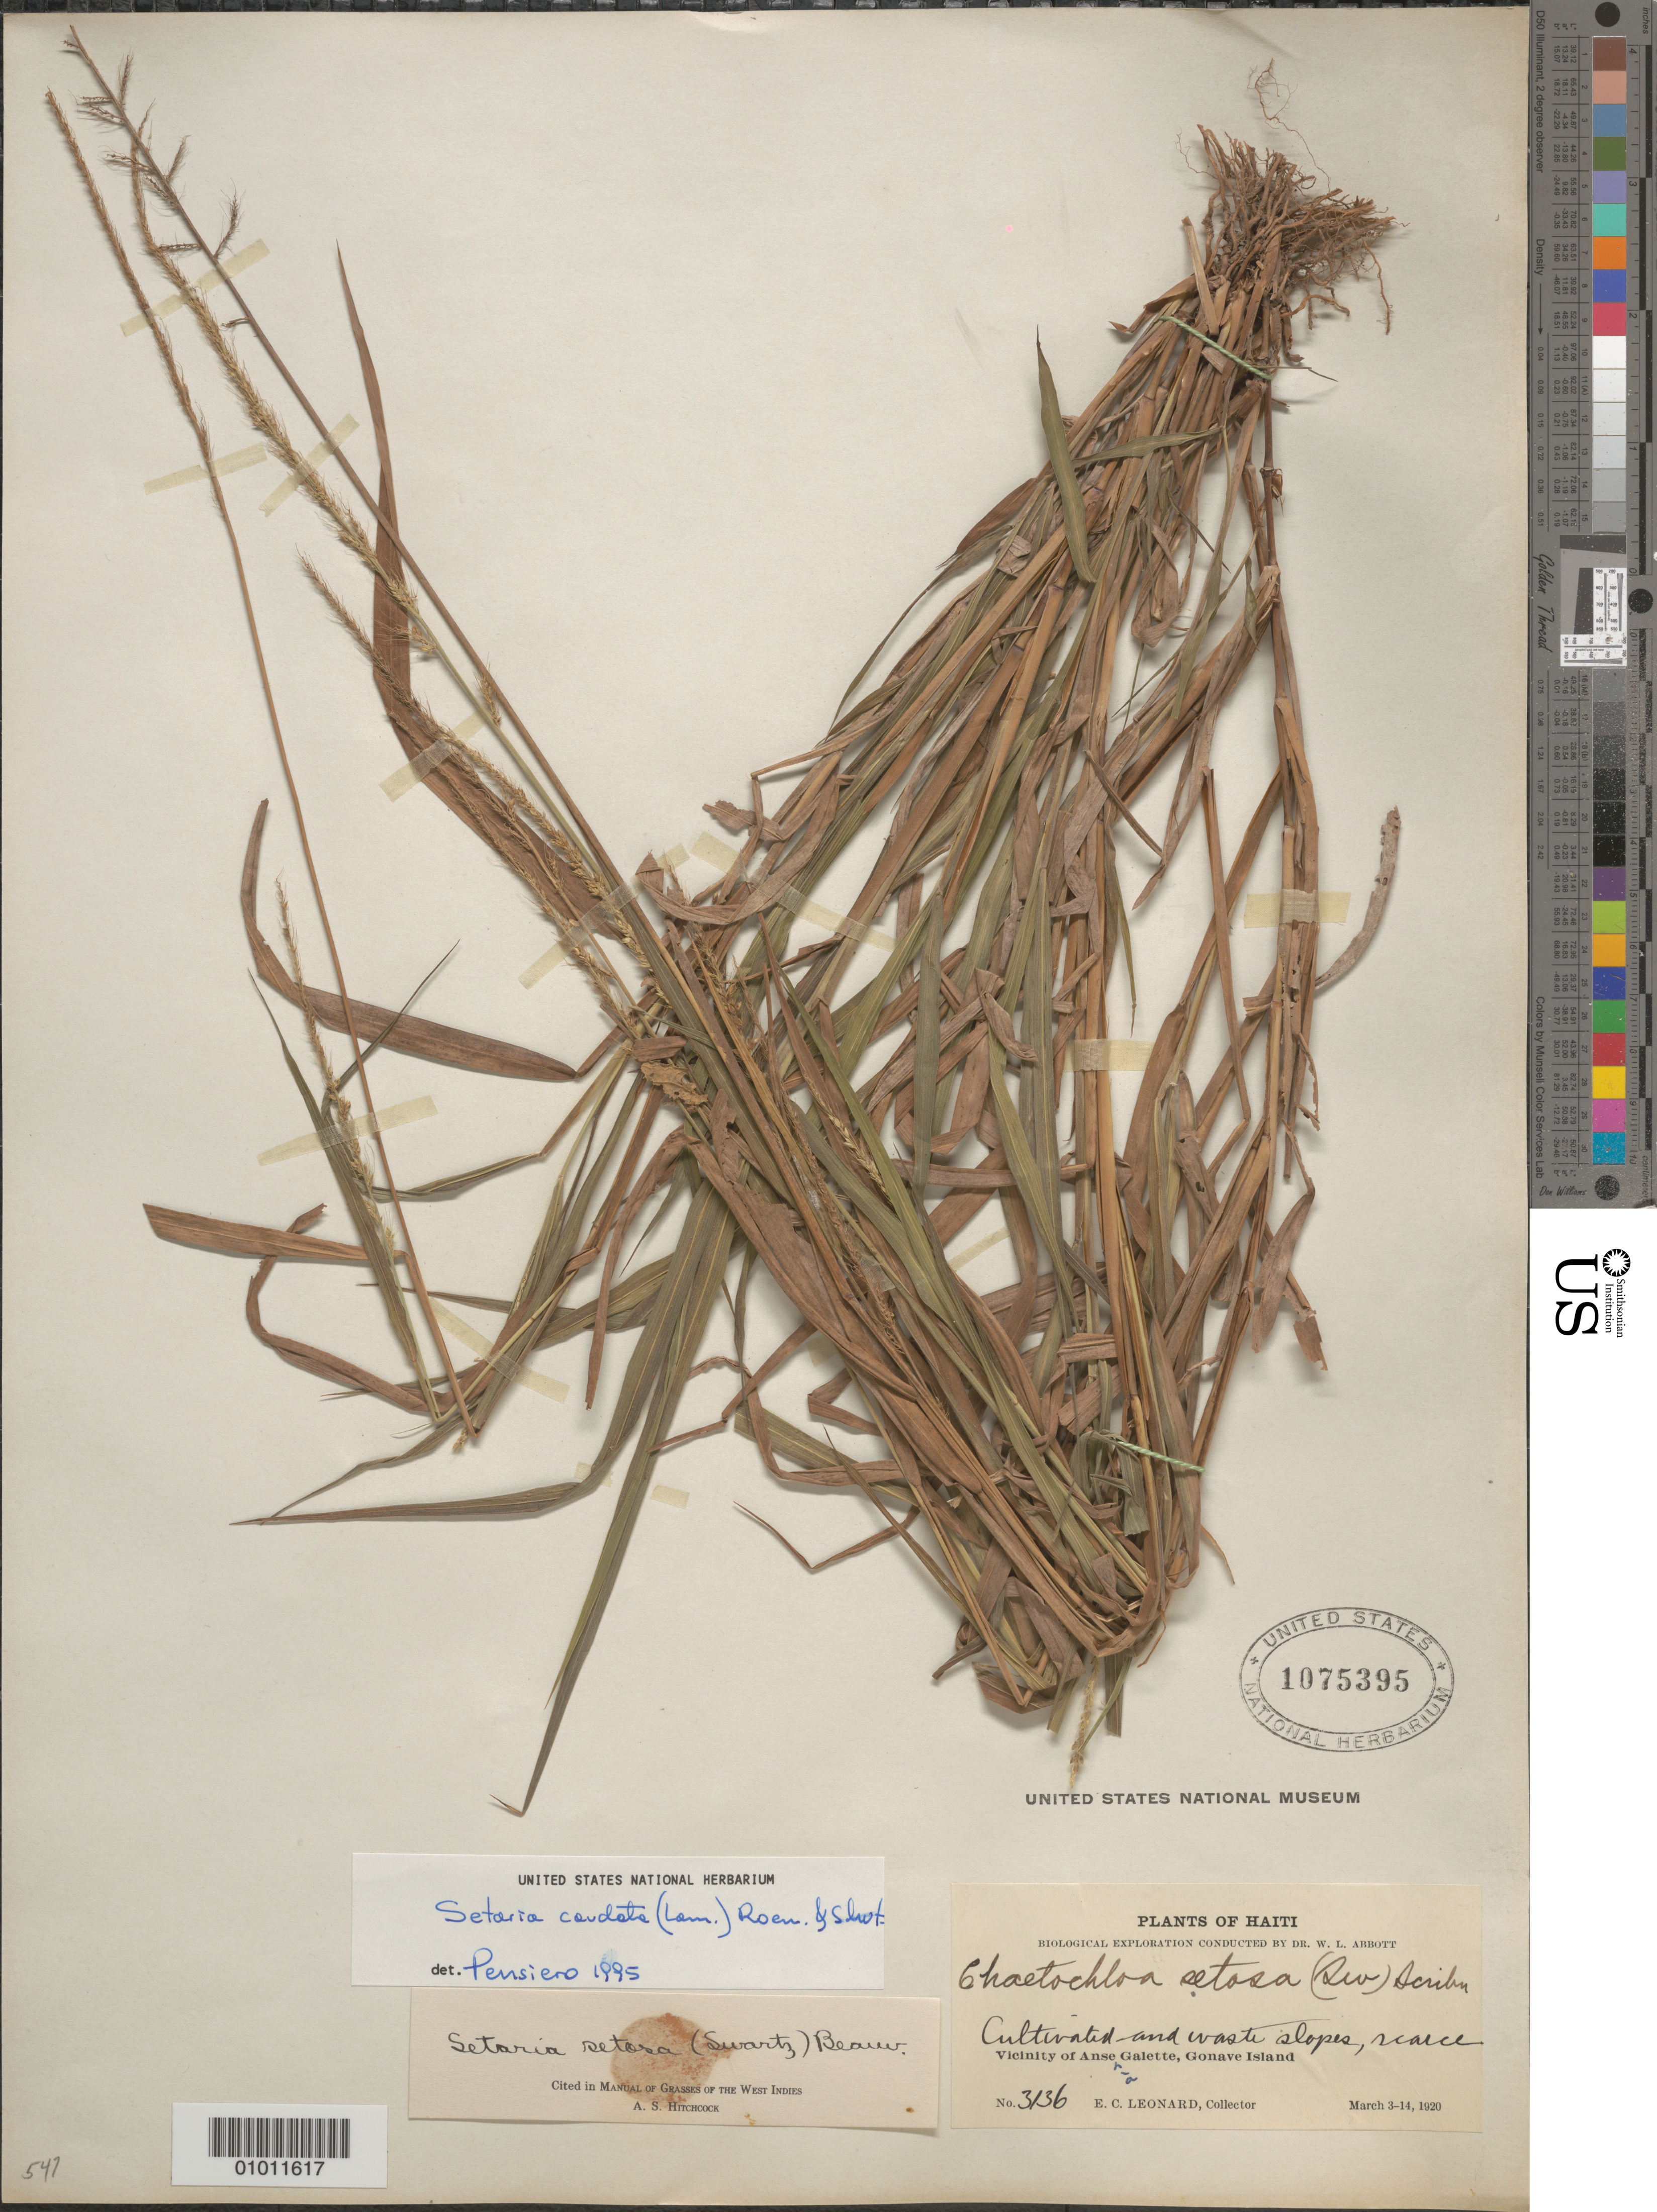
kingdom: Plantae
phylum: Tracheophyta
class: Liliopsida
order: Poales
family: Poaceae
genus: Setaria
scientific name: Setaria setosa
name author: (Sw.) P. Beauv.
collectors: E. C. Leonard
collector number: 3136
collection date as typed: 03 Mar 1920 to 14 Mar 1920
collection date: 1920-03-03/1920-03-14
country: Haiti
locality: Vicinity of Anse Galette, Gonave Island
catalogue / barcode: US 1075395